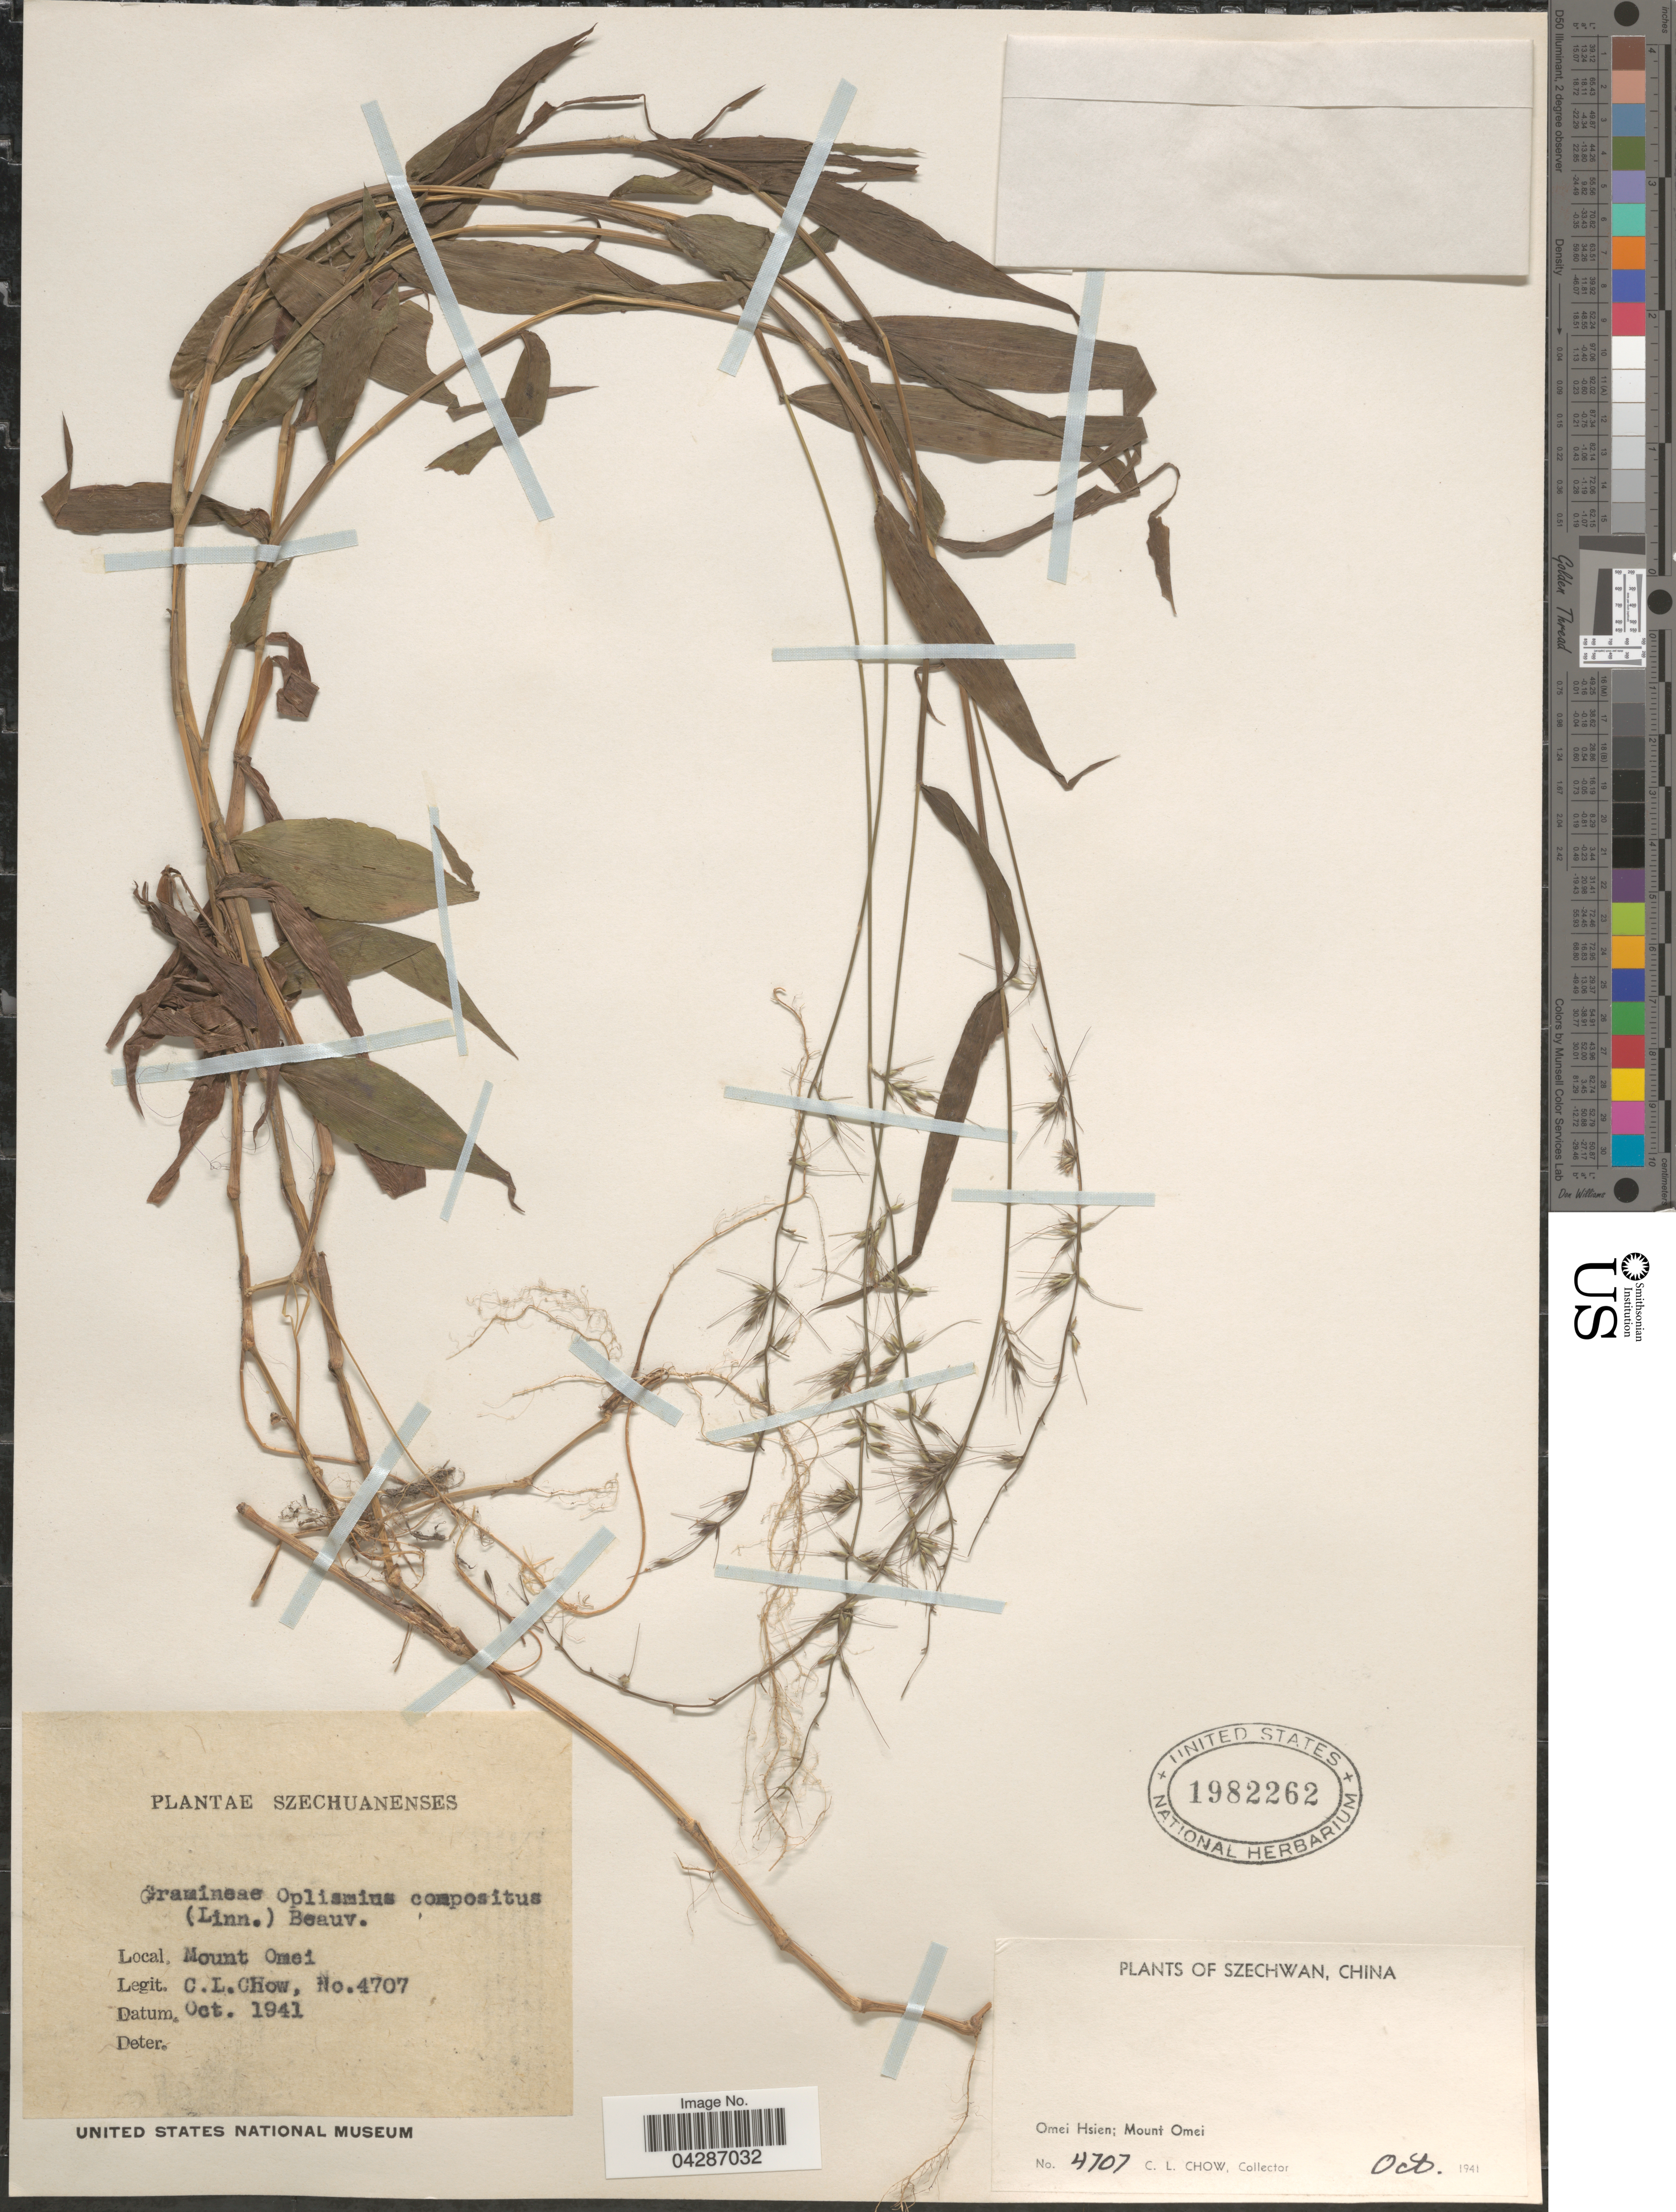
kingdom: Plantae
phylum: Tracheophyta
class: Liliopsida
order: Poales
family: Poaceae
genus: Oplismenus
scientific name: Oplismenus compositus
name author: (L.) P. Beauv.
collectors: C. Chow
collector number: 4707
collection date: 1941-10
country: China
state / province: Sichuan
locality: Szechuanenses. Szechwan. Omei Hsien, Mount Omei.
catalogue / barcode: US 1982262